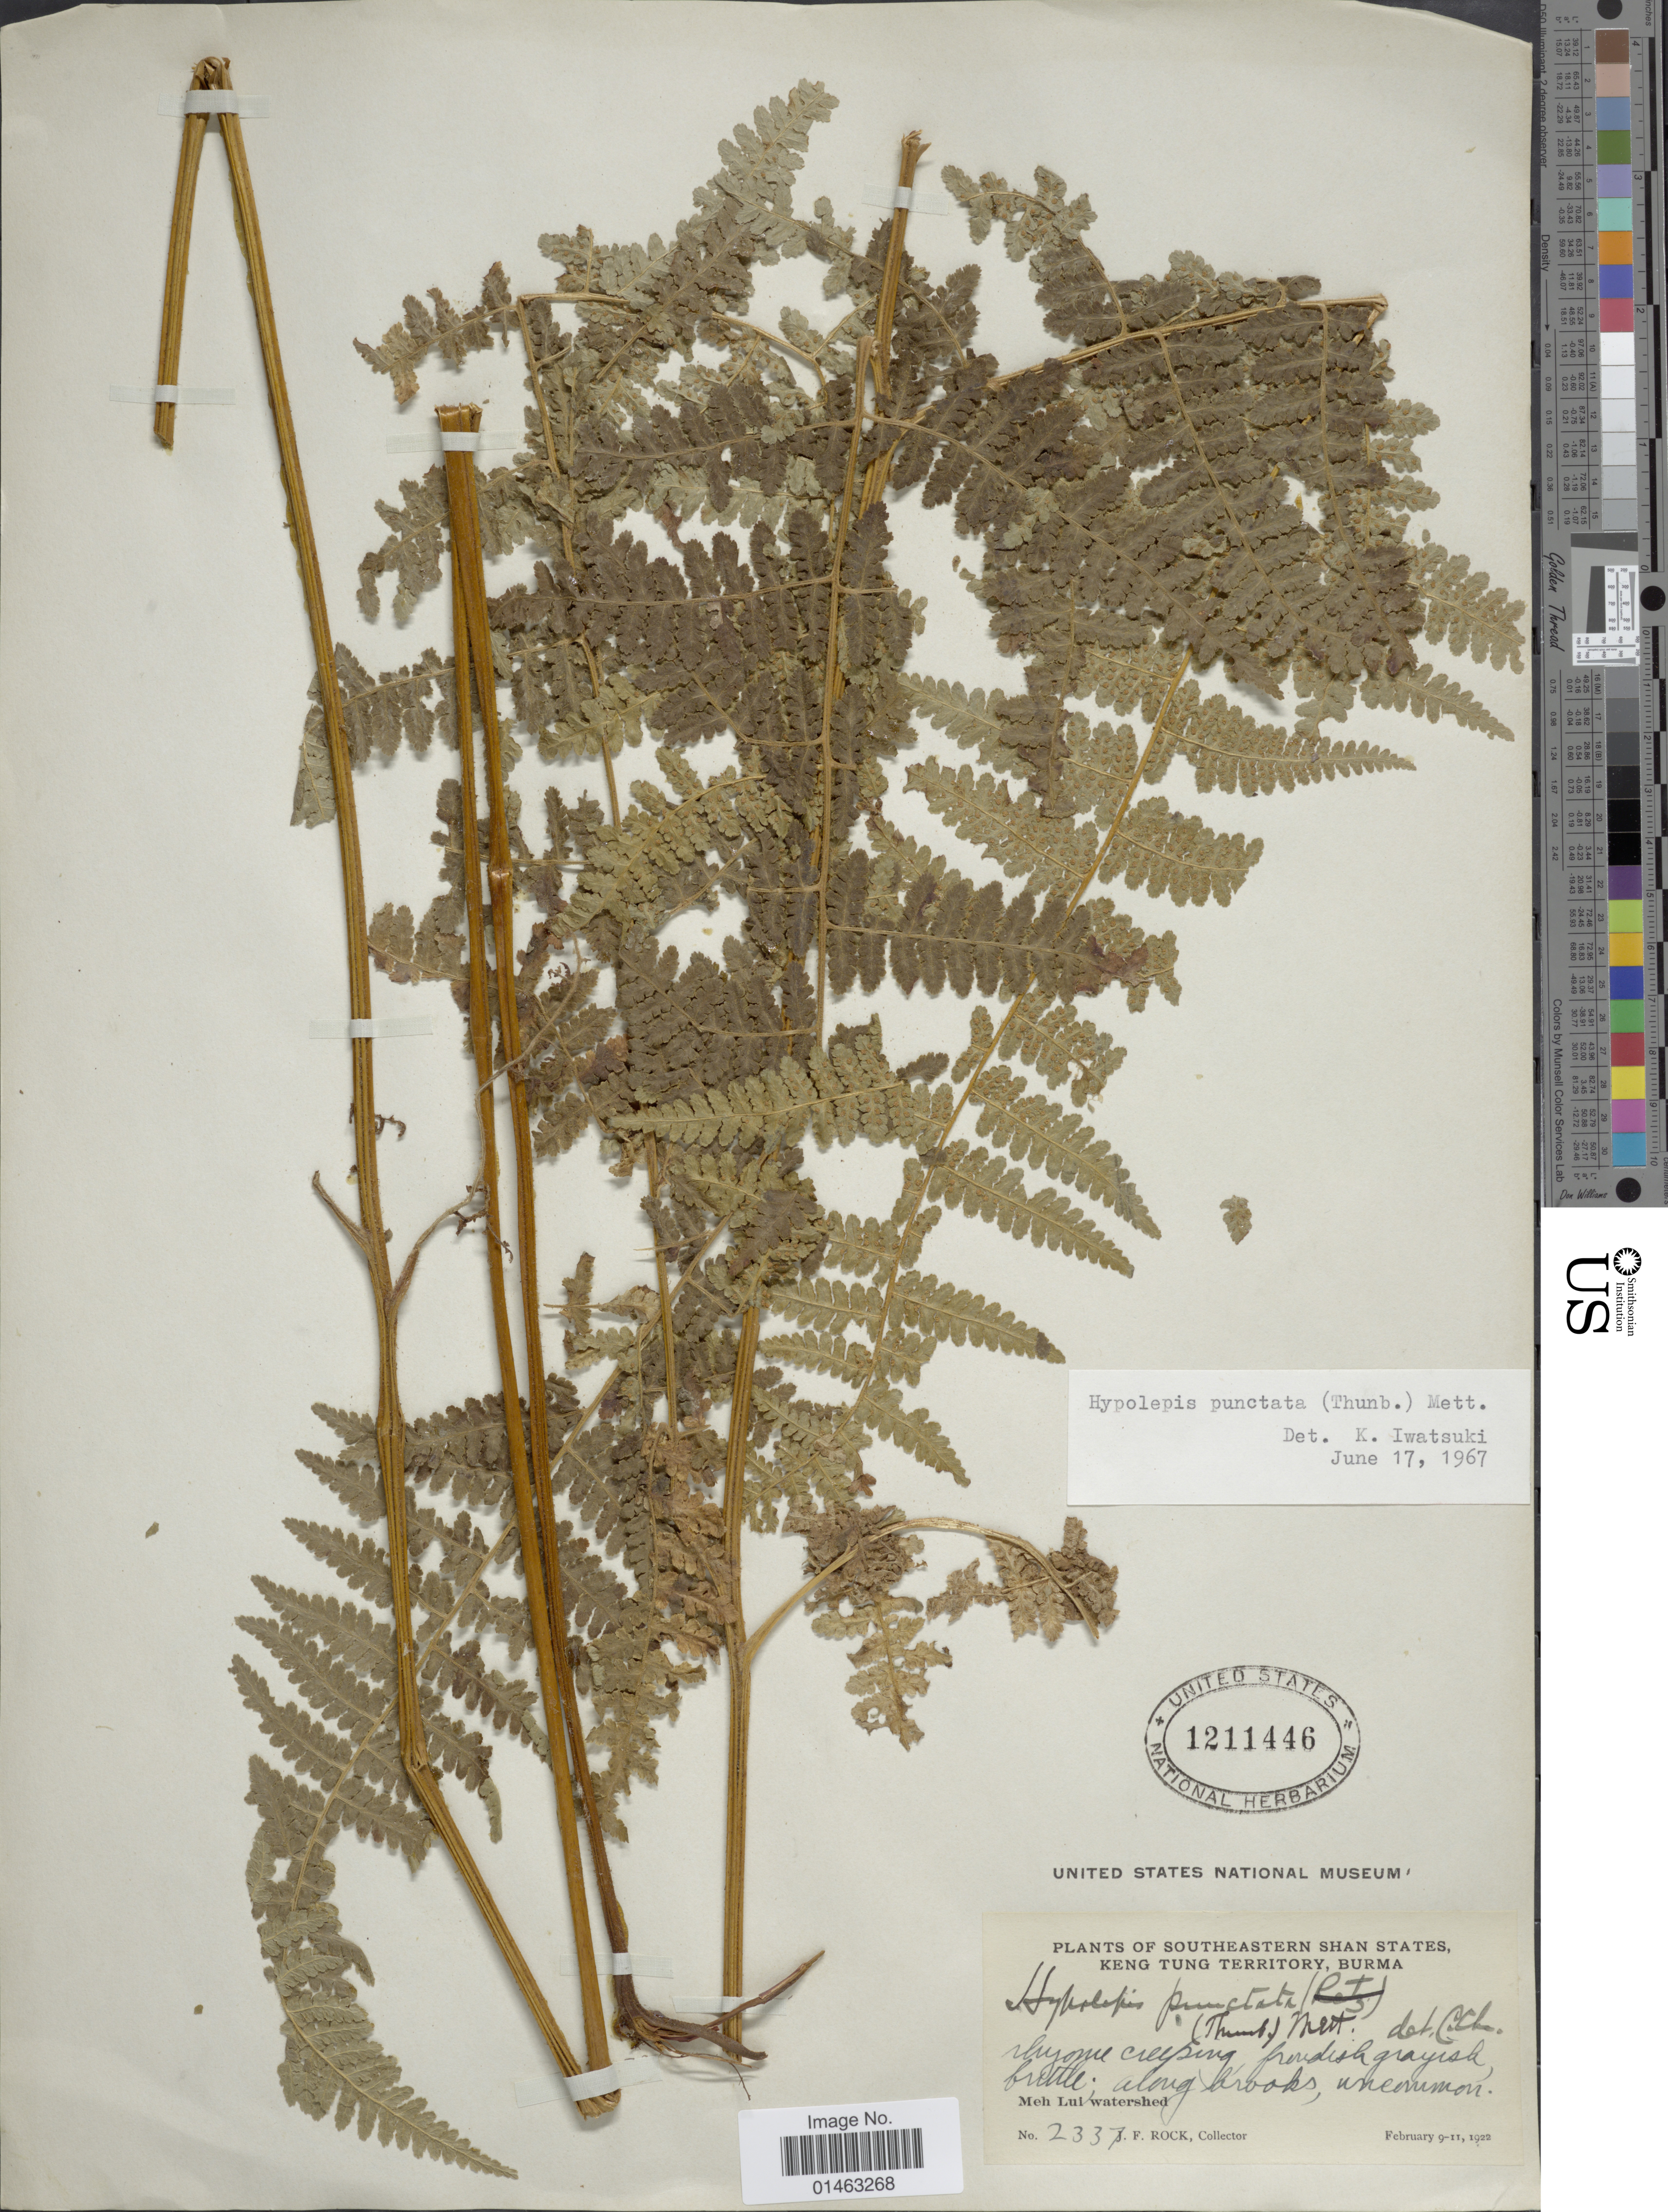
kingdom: Plantae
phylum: Tracheophyta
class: Polypodiopsida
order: Polypodiales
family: Dennstaedtiaceae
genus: Hypolepis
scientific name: Hypolepis punctata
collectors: J. Rock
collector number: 2337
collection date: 1922-02-09/1922-02-11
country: Myanmar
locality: Southeastern Shan States, keng Tung Territory, Burma. Meh Lui watershed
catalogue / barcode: US 1211446